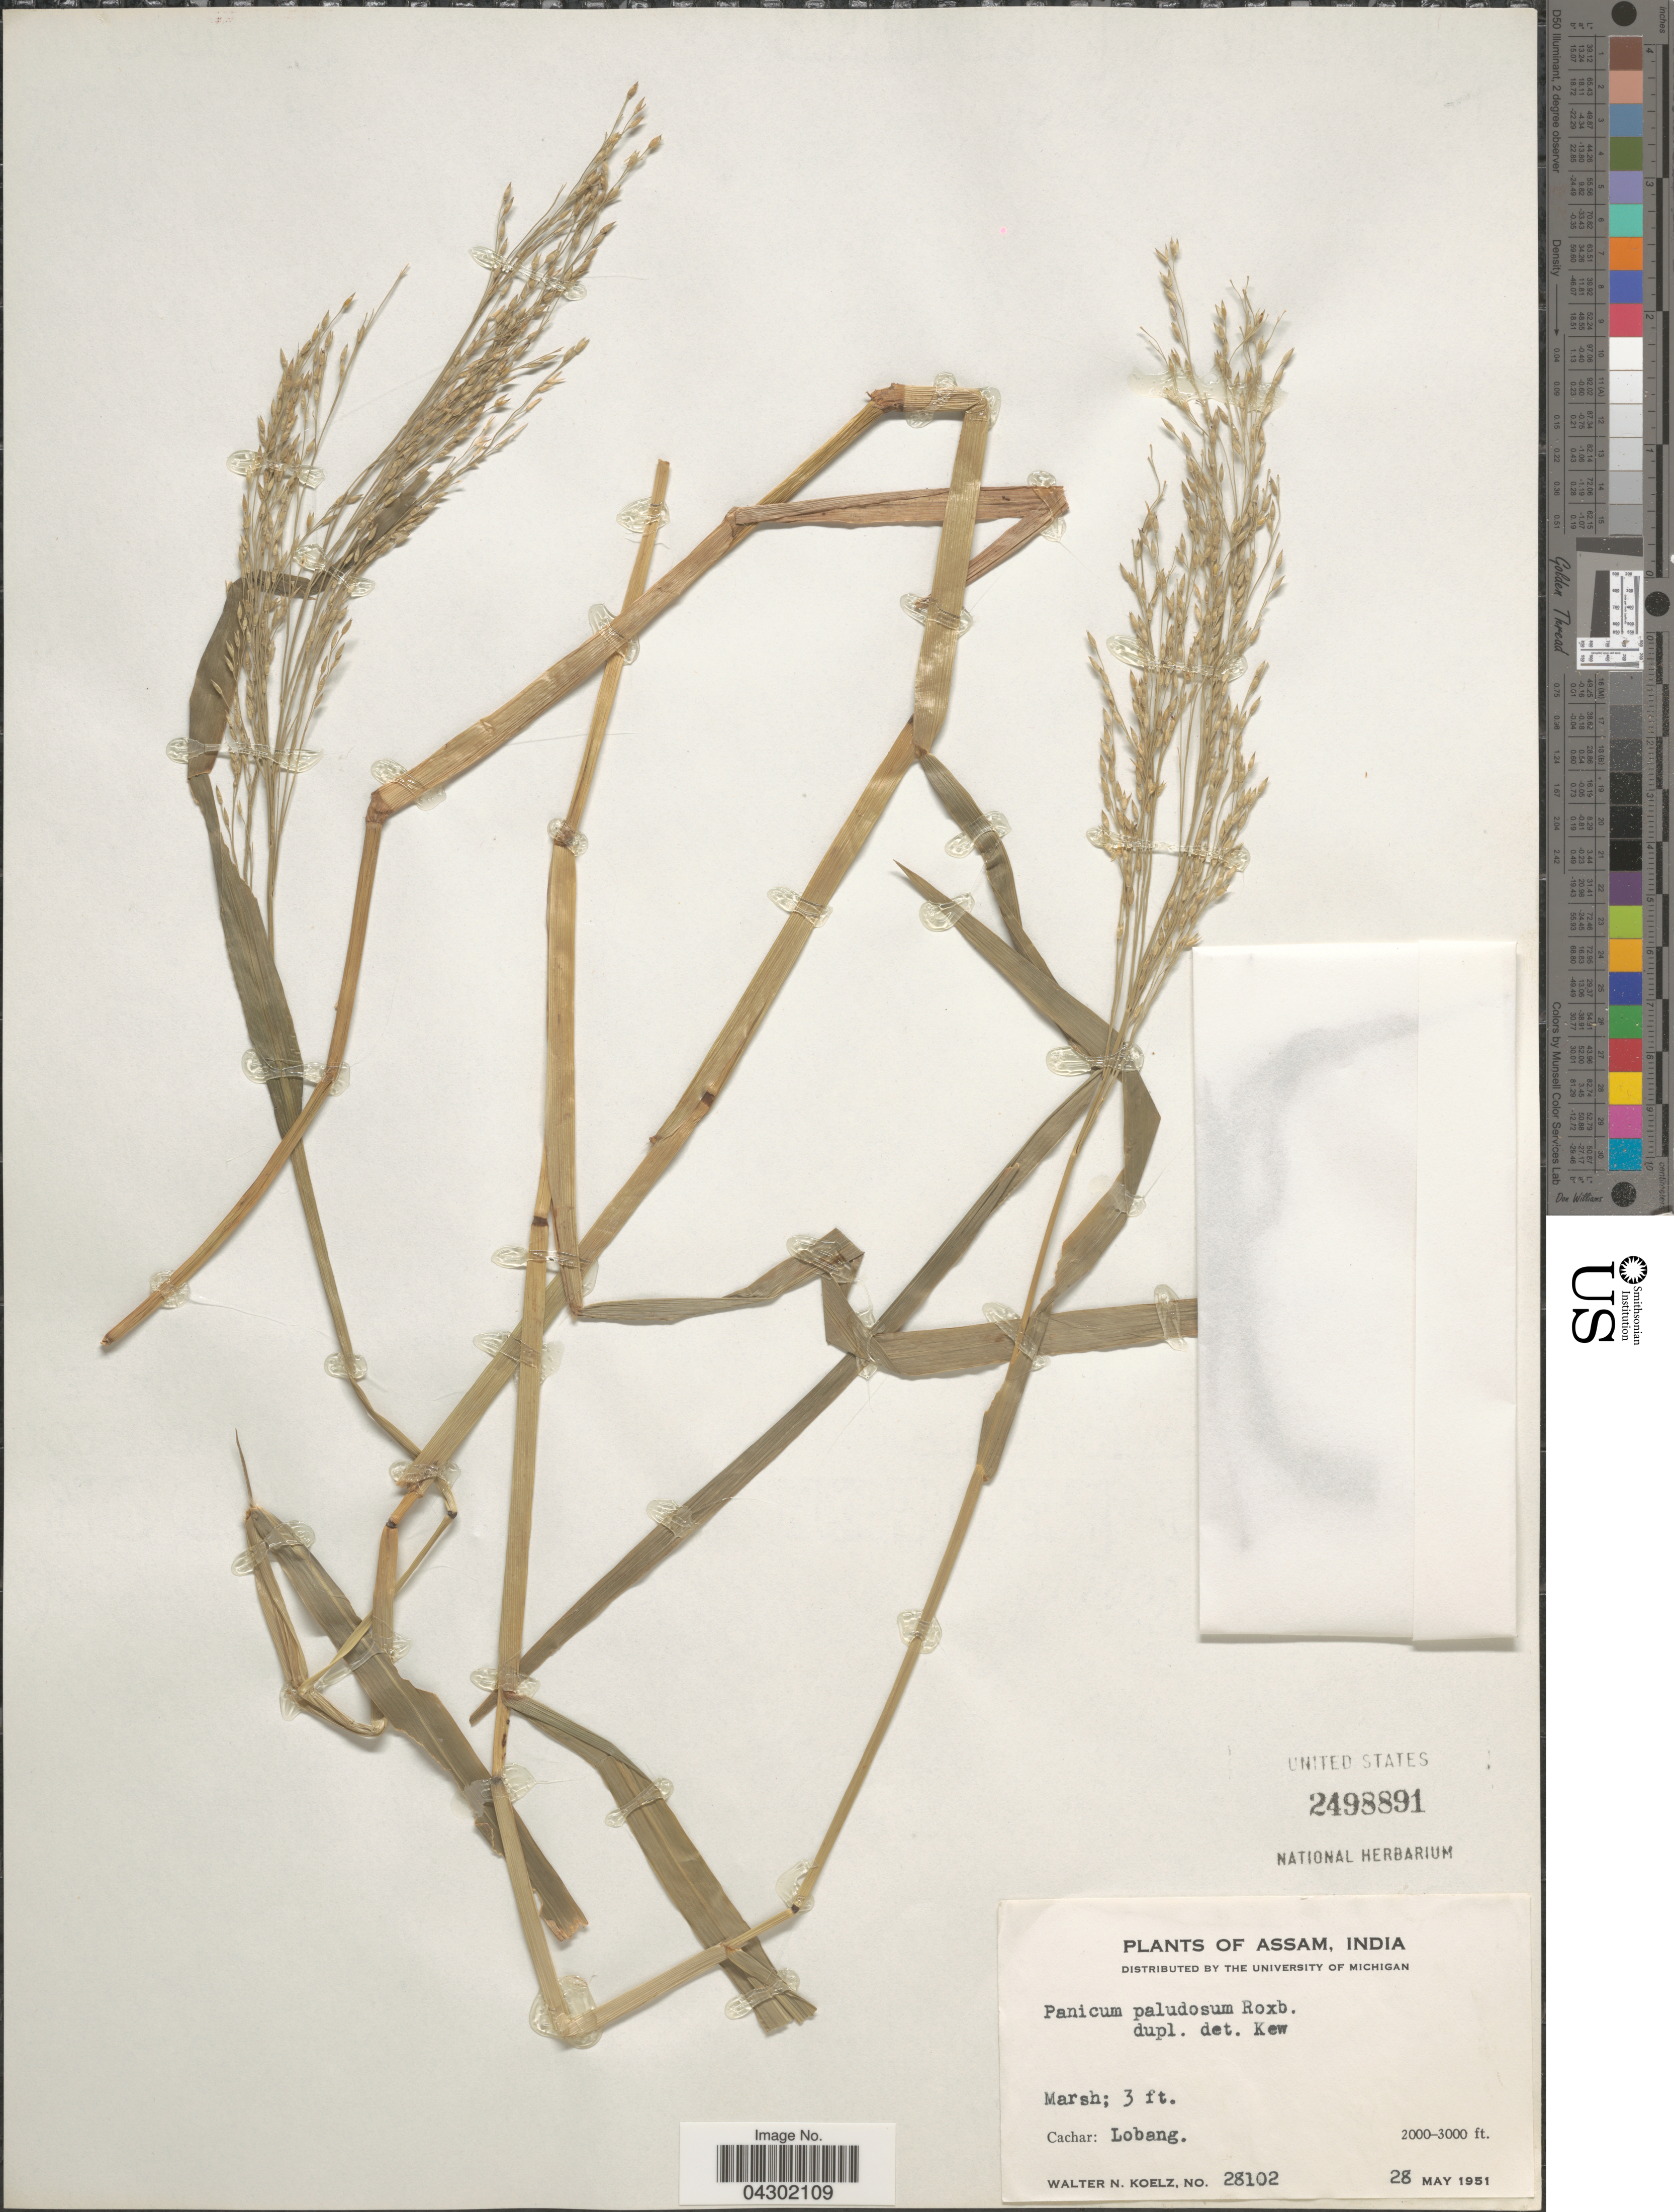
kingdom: Plantae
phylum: Tracheophyta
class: Liliopsida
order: Poales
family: Poaceae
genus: Panicum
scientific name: Panicum paludosum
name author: Roxb.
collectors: W. N. Koelz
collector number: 28102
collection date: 1951-05-28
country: India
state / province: Assam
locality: Cachar: Lobang.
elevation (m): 610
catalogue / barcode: US 2498891